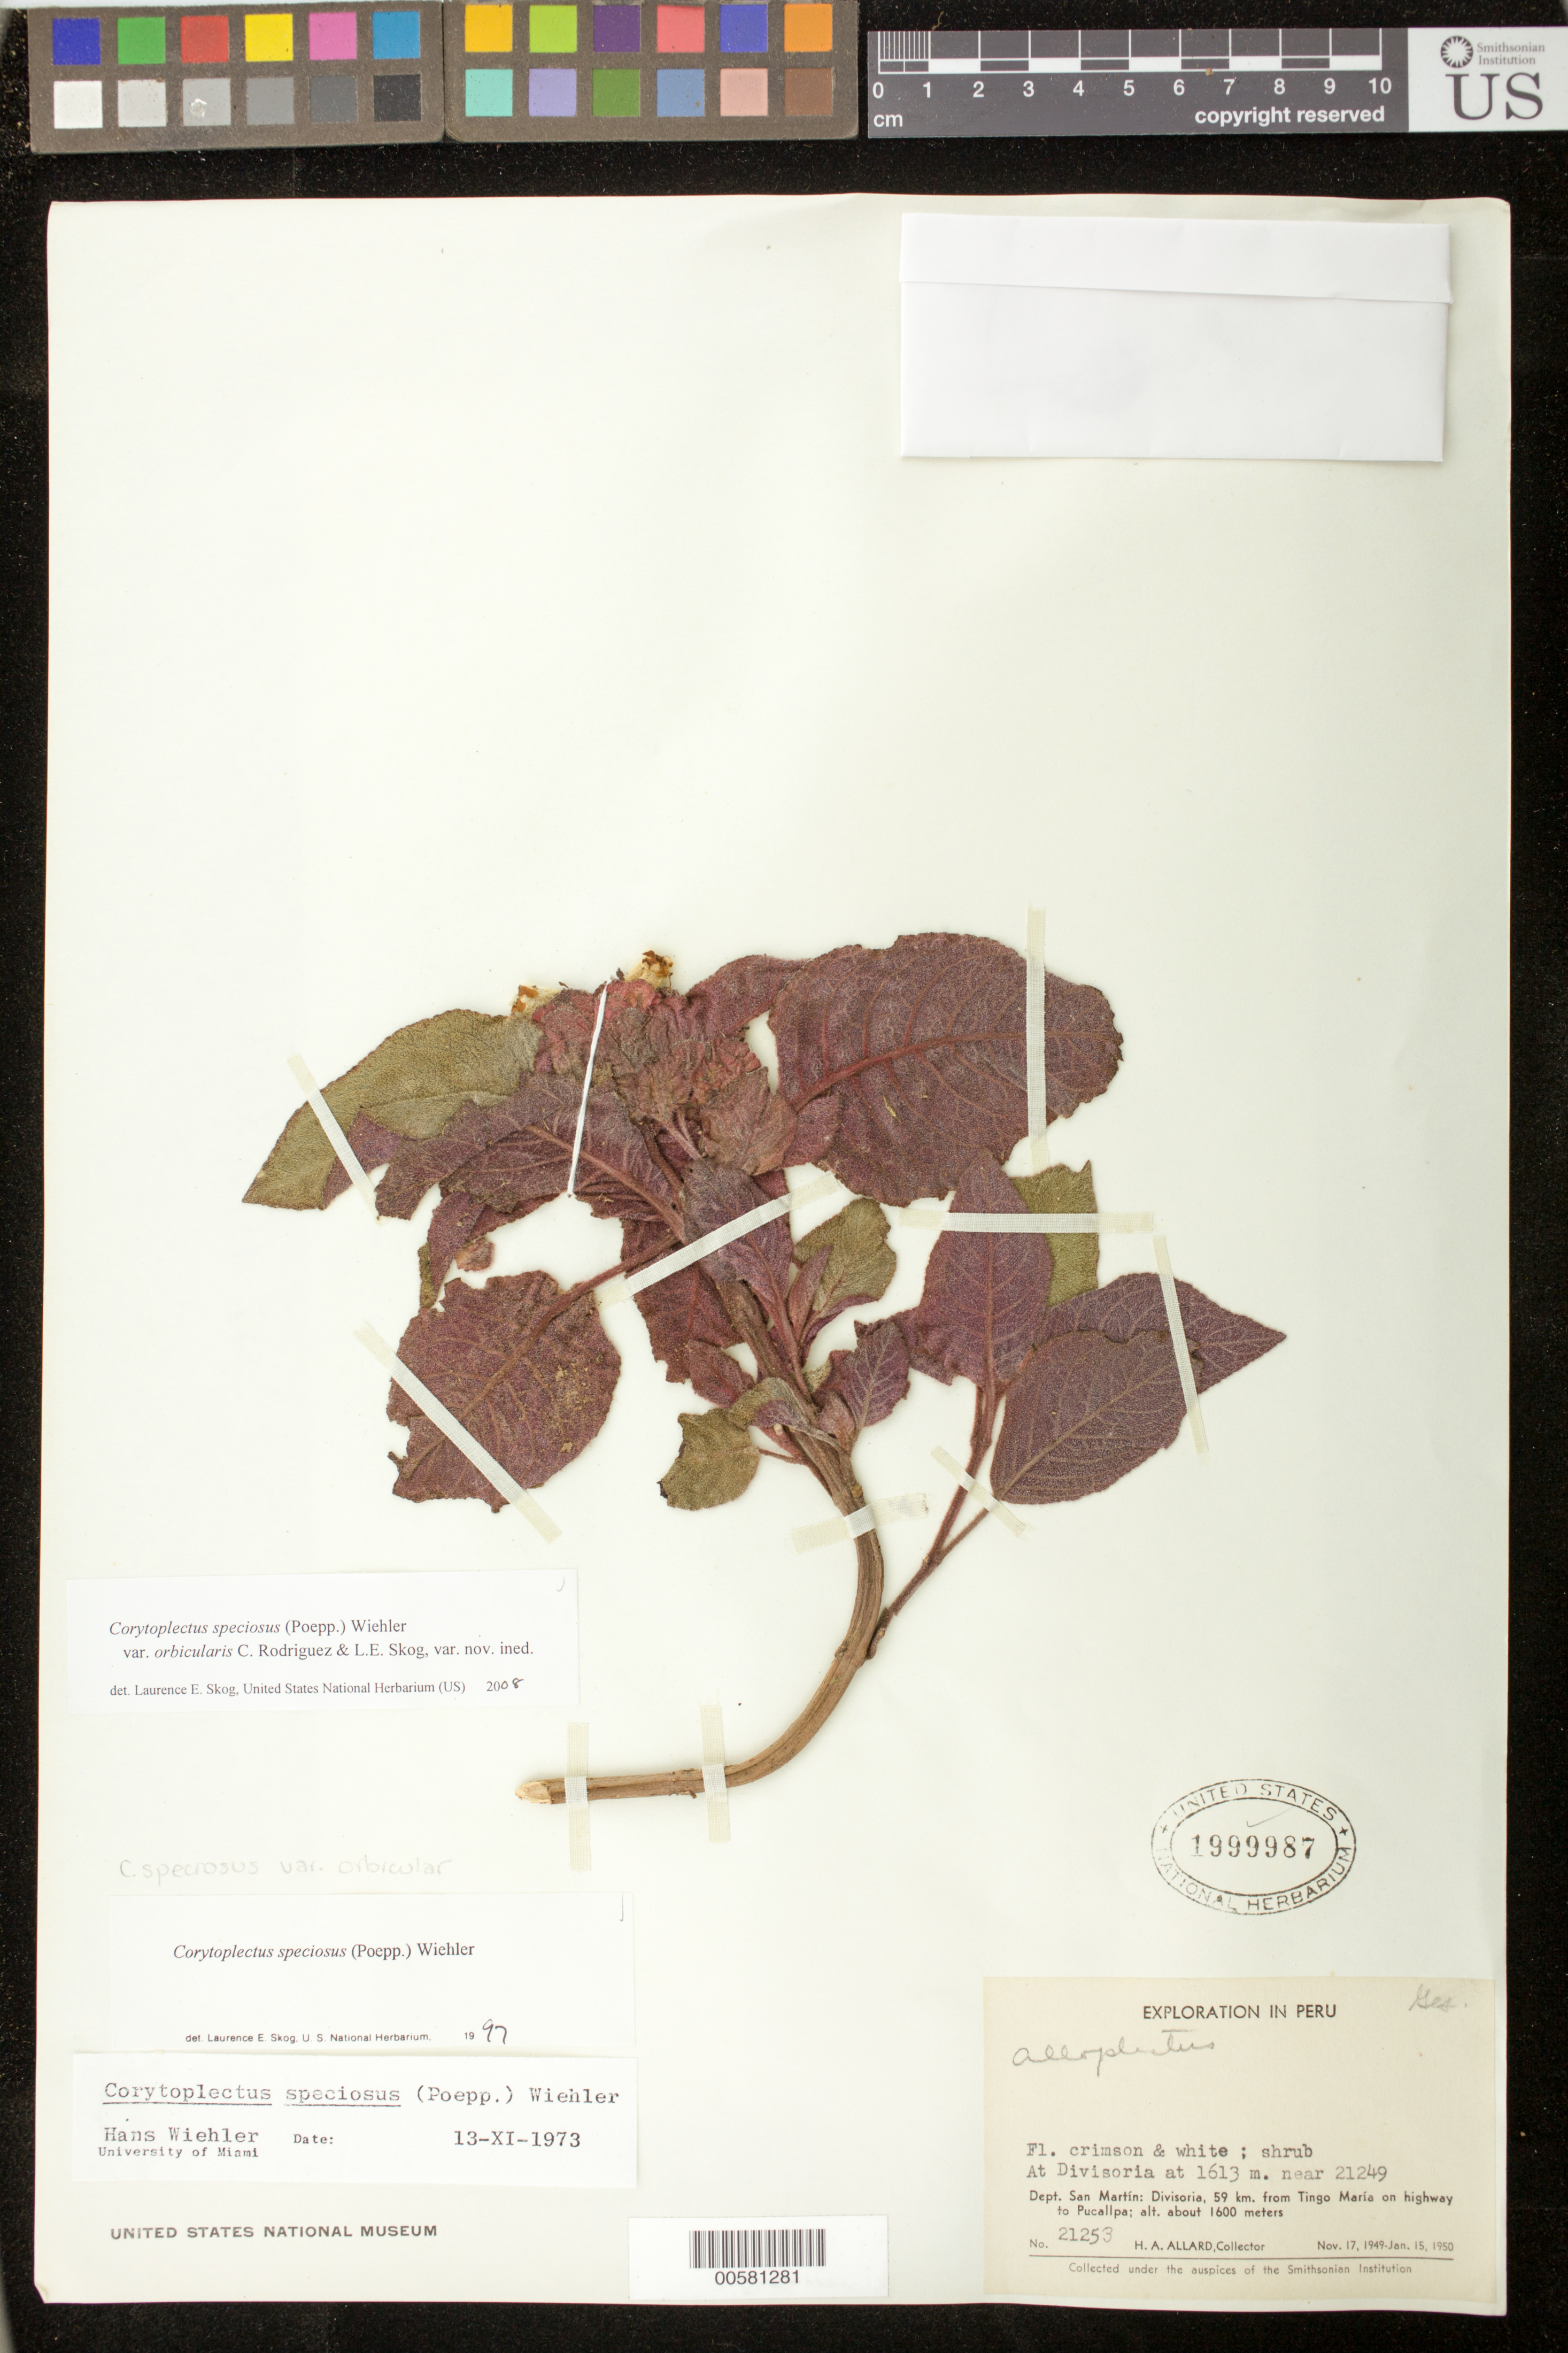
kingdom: Plantae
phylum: Tracheophyta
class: Magnoliopsida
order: Lamiales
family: Gesneriaceae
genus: Corytoplectus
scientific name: Corytoplectus speciosus var. orbicularis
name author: Rodr.-Flores & L.E. Skog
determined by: Skog, Laurence E.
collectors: H. A. Allard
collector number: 21253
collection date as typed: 1949-50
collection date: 1949/1950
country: Peru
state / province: San Martín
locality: Divisoria, 59 km from Tingo Maria on highway to Pucallpa; at Divisoria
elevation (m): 1613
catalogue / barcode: US 1999987